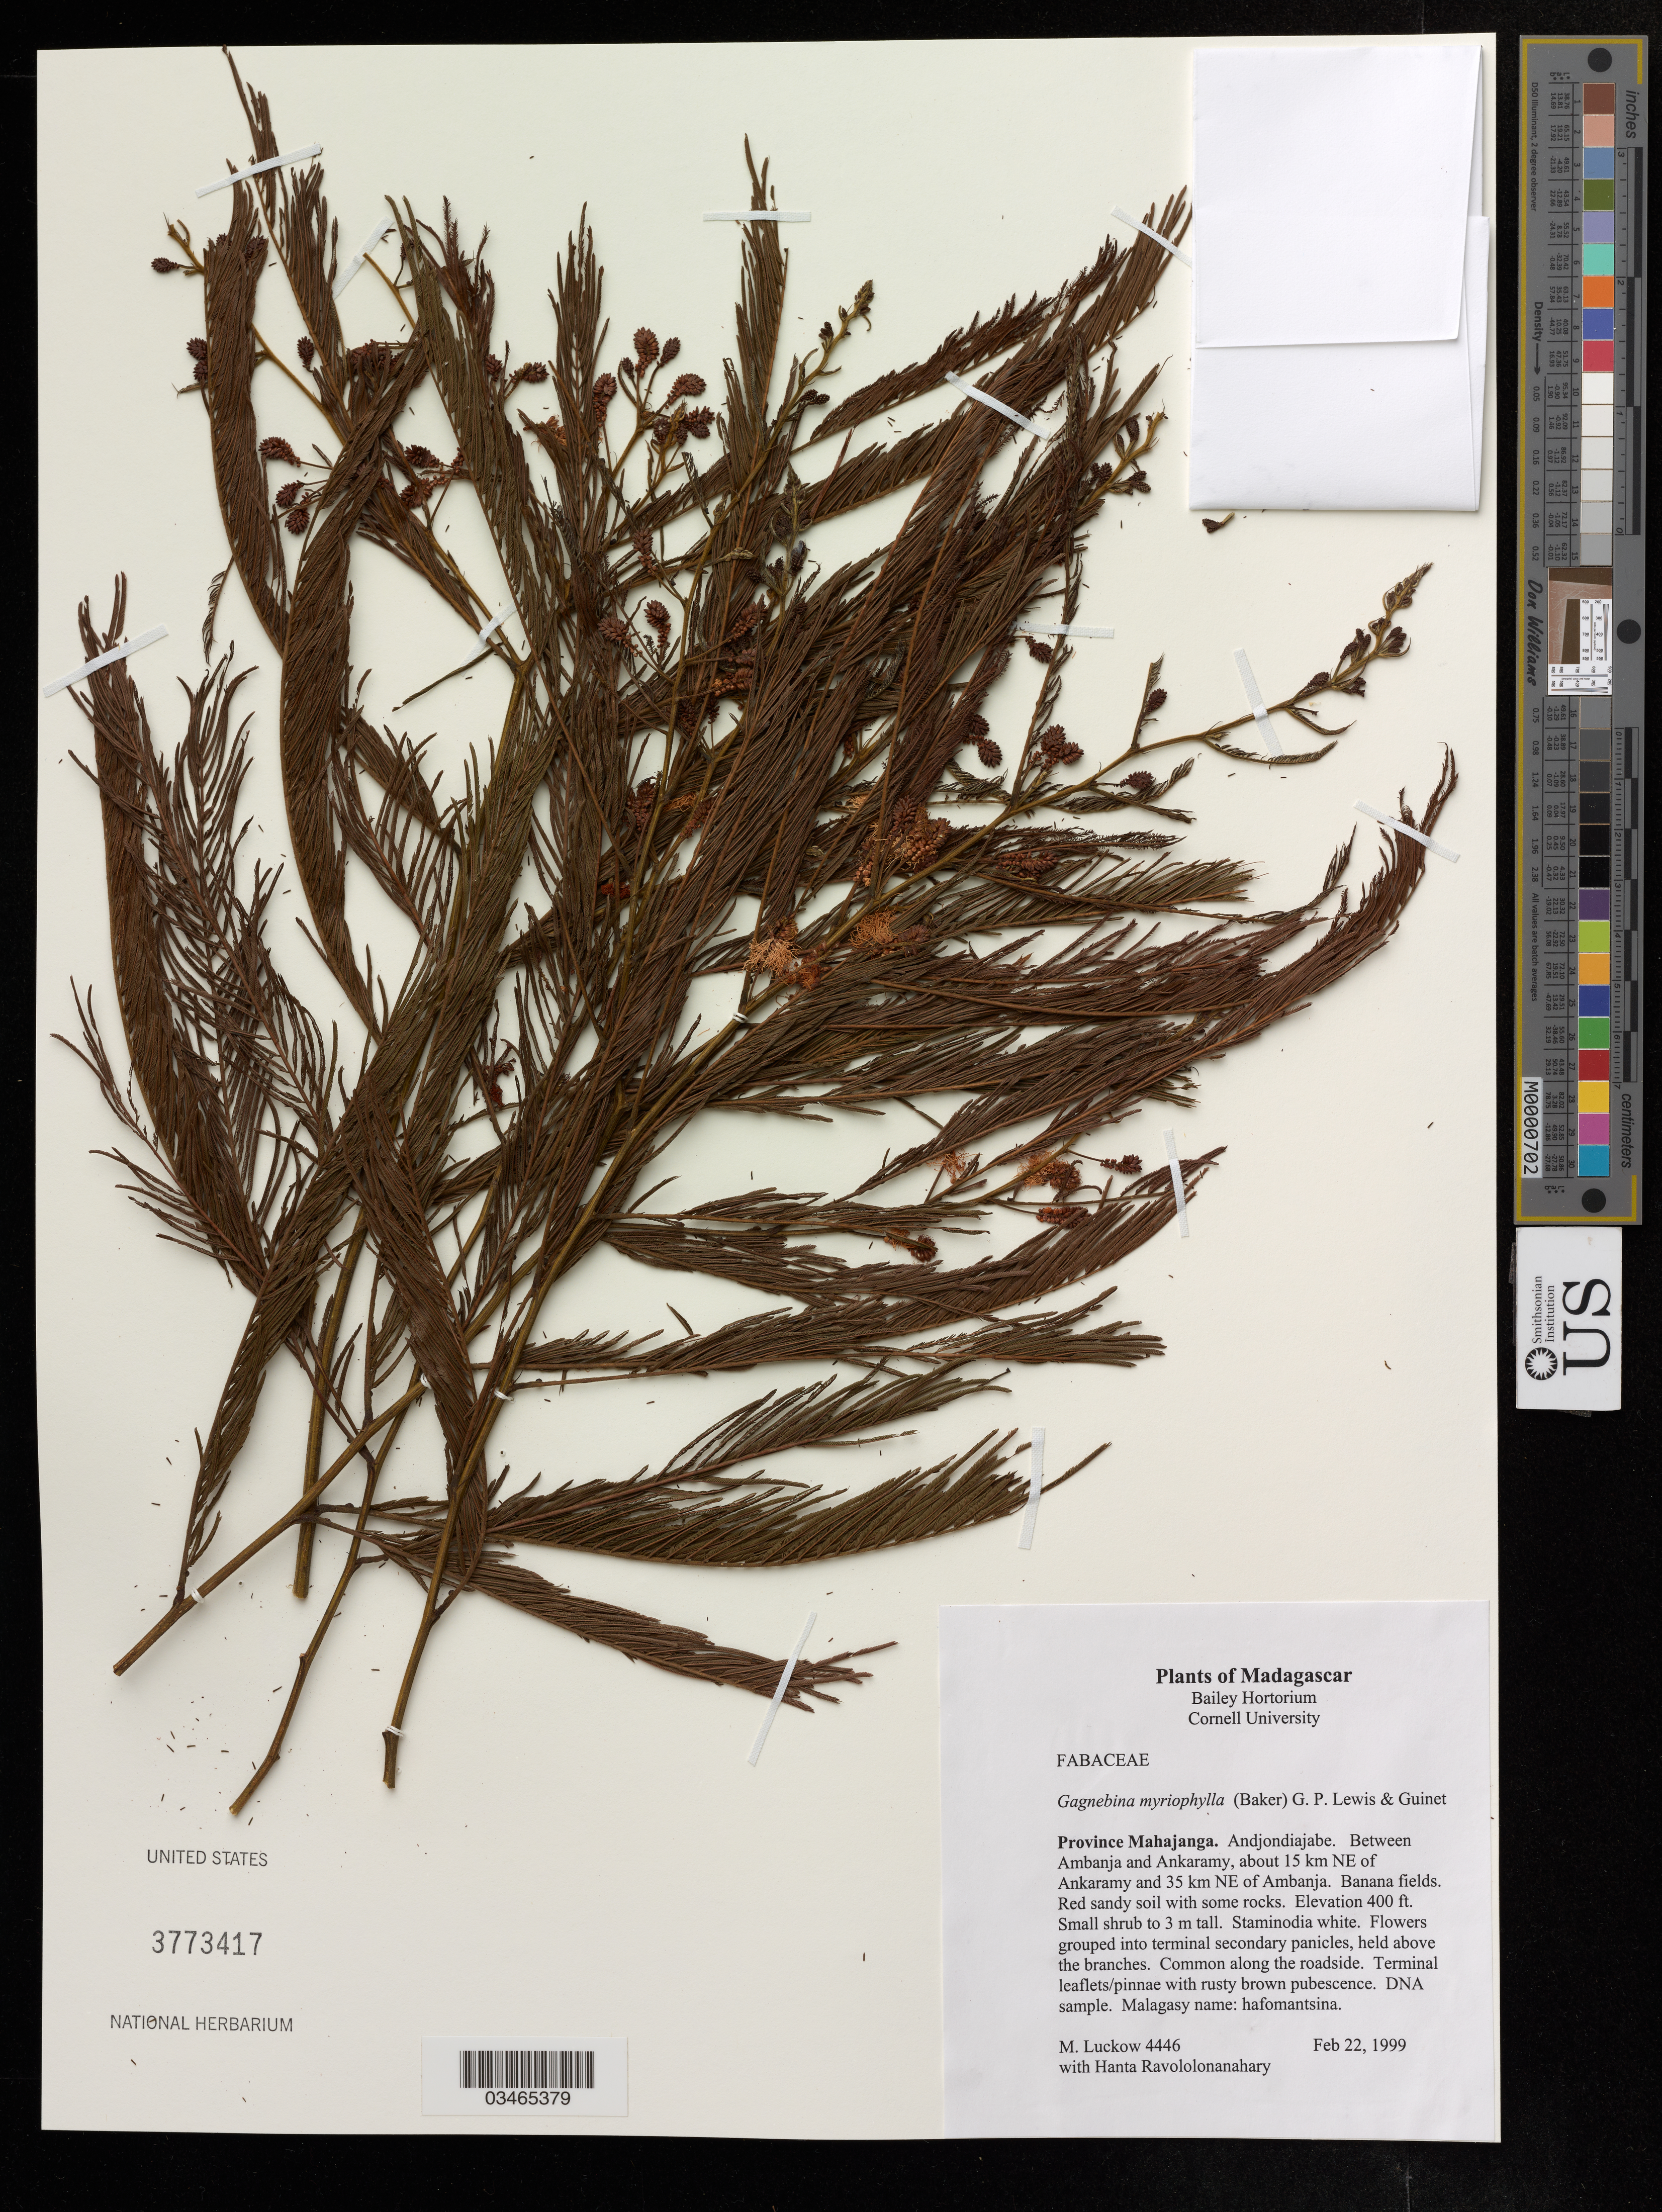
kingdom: Plantae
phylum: Tracheophyta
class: Magnoliopsida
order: Fabales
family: Fabaceae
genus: Gagnebina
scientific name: Gagnebina myriophylla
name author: (Baker) G.P. Lewis & P. Guinet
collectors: M. Luckow & H. Ravololonanahary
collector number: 4446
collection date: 1999-02-22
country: Madagascar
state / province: Mahajanga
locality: Andjondiajabe. Between Ambanja and Ankaramy, about 15 km NE of Ankaramy and 35 km NE of Ambanja. Banana fields.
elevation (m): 122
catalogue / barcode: US 3773417